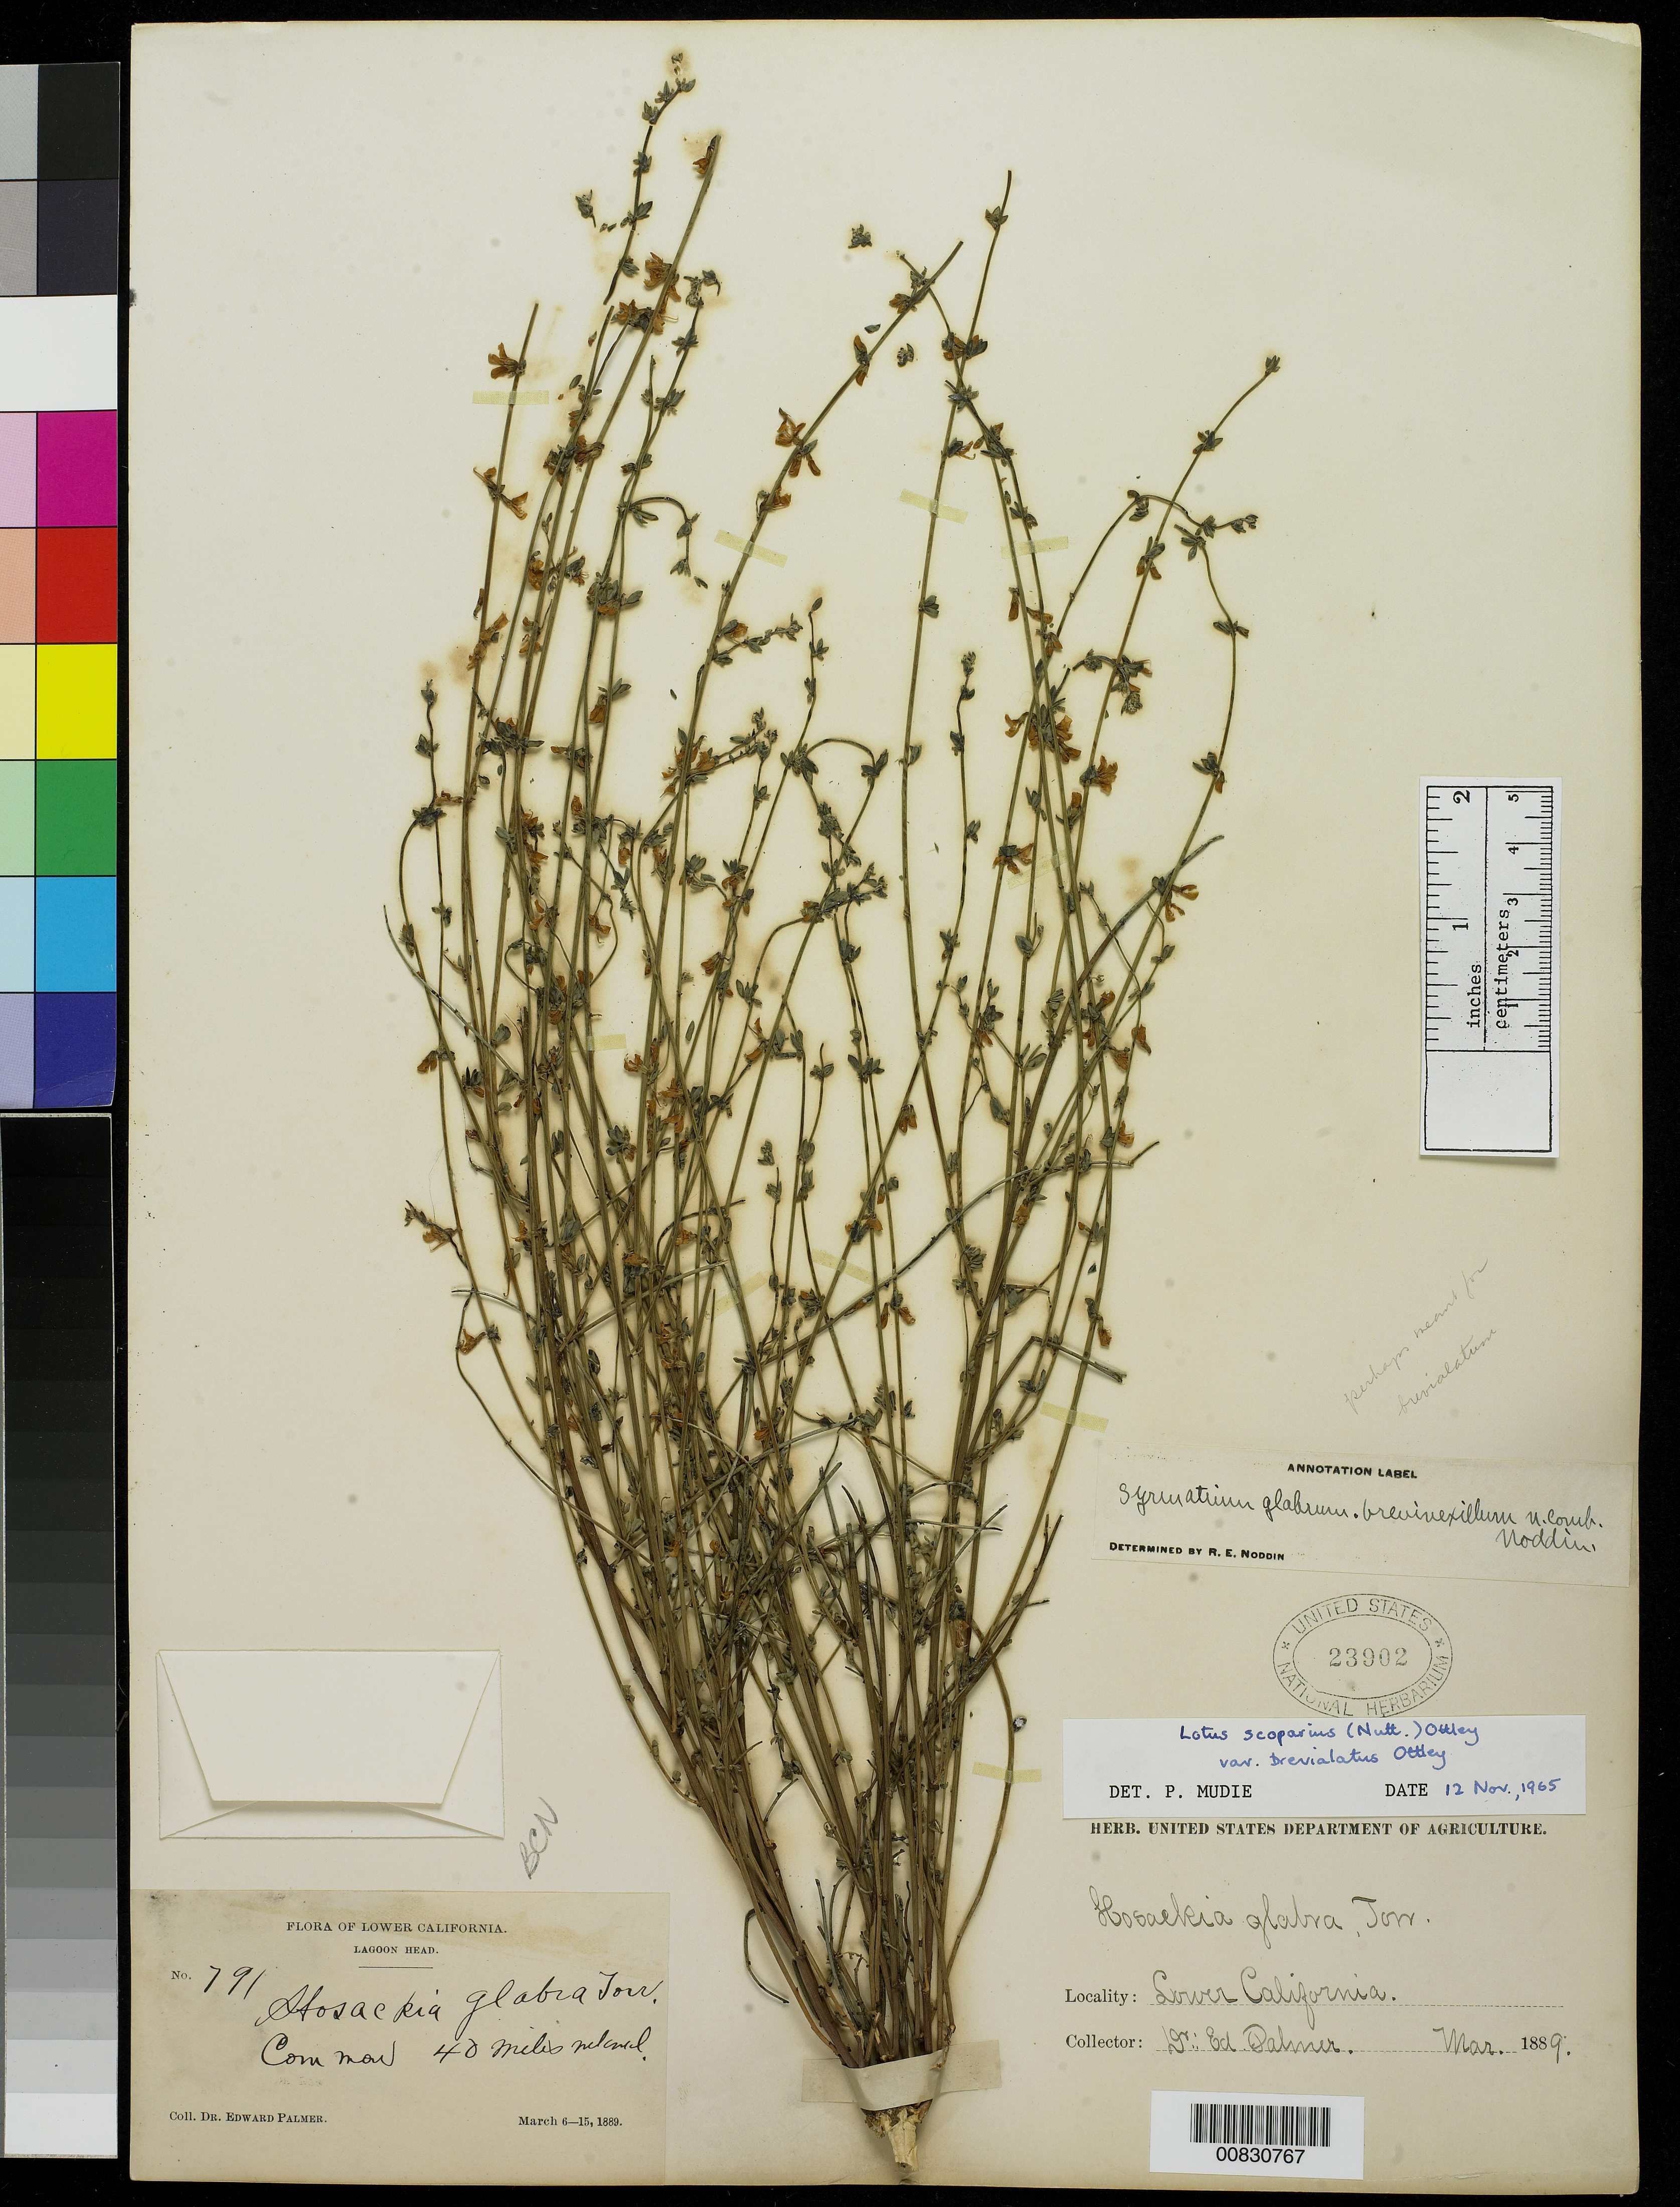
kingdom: Plantae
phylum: Tracheophyta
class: Magnoliopsida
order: Fabales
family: Fabaceae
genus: Syrmatium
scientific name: Syrmatium glabrum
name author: Vogel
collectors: E. Palmer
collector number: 791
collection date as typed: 06 Mar 1889 to 15 Mar 1889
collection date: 1889-03-06/1889-03-15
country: Mexico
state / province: Baja California Norte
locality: Lagoon Head, Baja California.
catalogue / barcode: US 23902